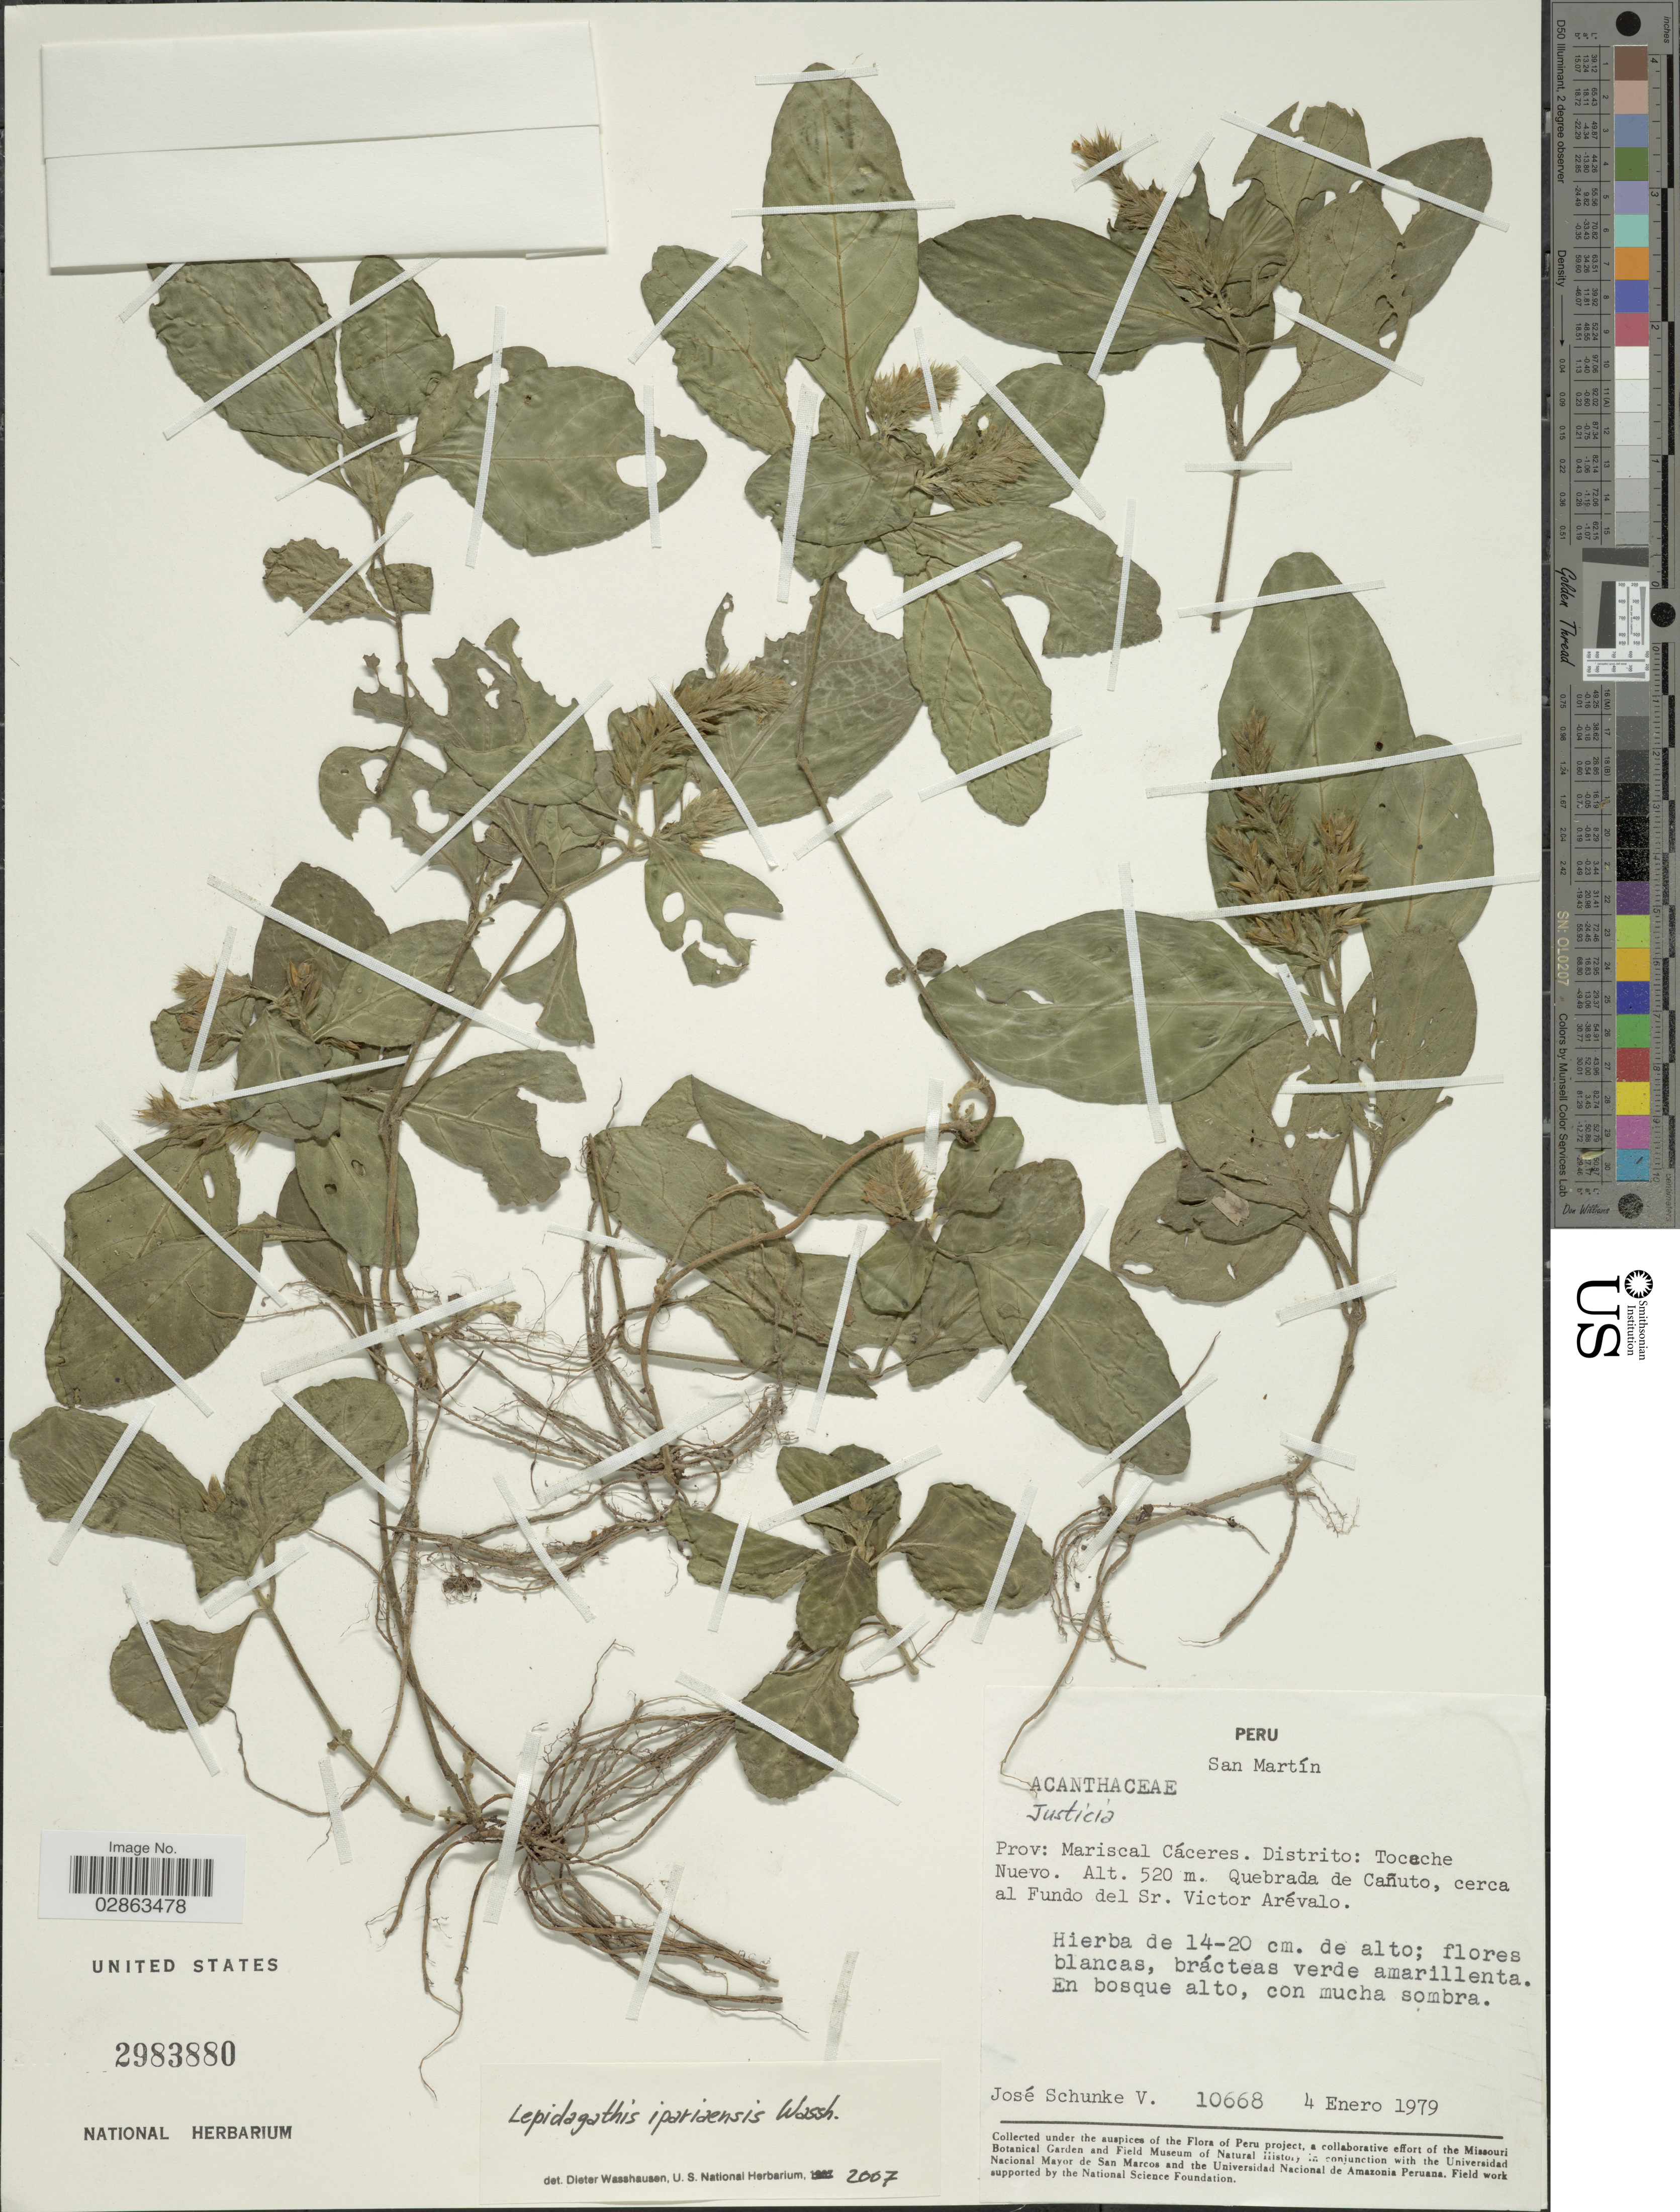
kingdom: Plantae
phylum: Tracheophyta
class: Magnoliopsida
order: Lamiales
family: Acanthaceae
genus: Lepidagathis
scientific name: Lepidagathis ipariaensis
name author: Wassh.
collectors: J. Schunke Vigo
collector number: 10668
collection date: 1979-01-04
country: Peru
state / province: San Martín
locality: Prov: Mariscal Cáceres. Distrito: Tocache Nuevo. Quebrada de Cañuto, cerca al Fundo del Sr. Victor Arévalo.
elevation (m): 520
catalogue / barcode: US 2983880